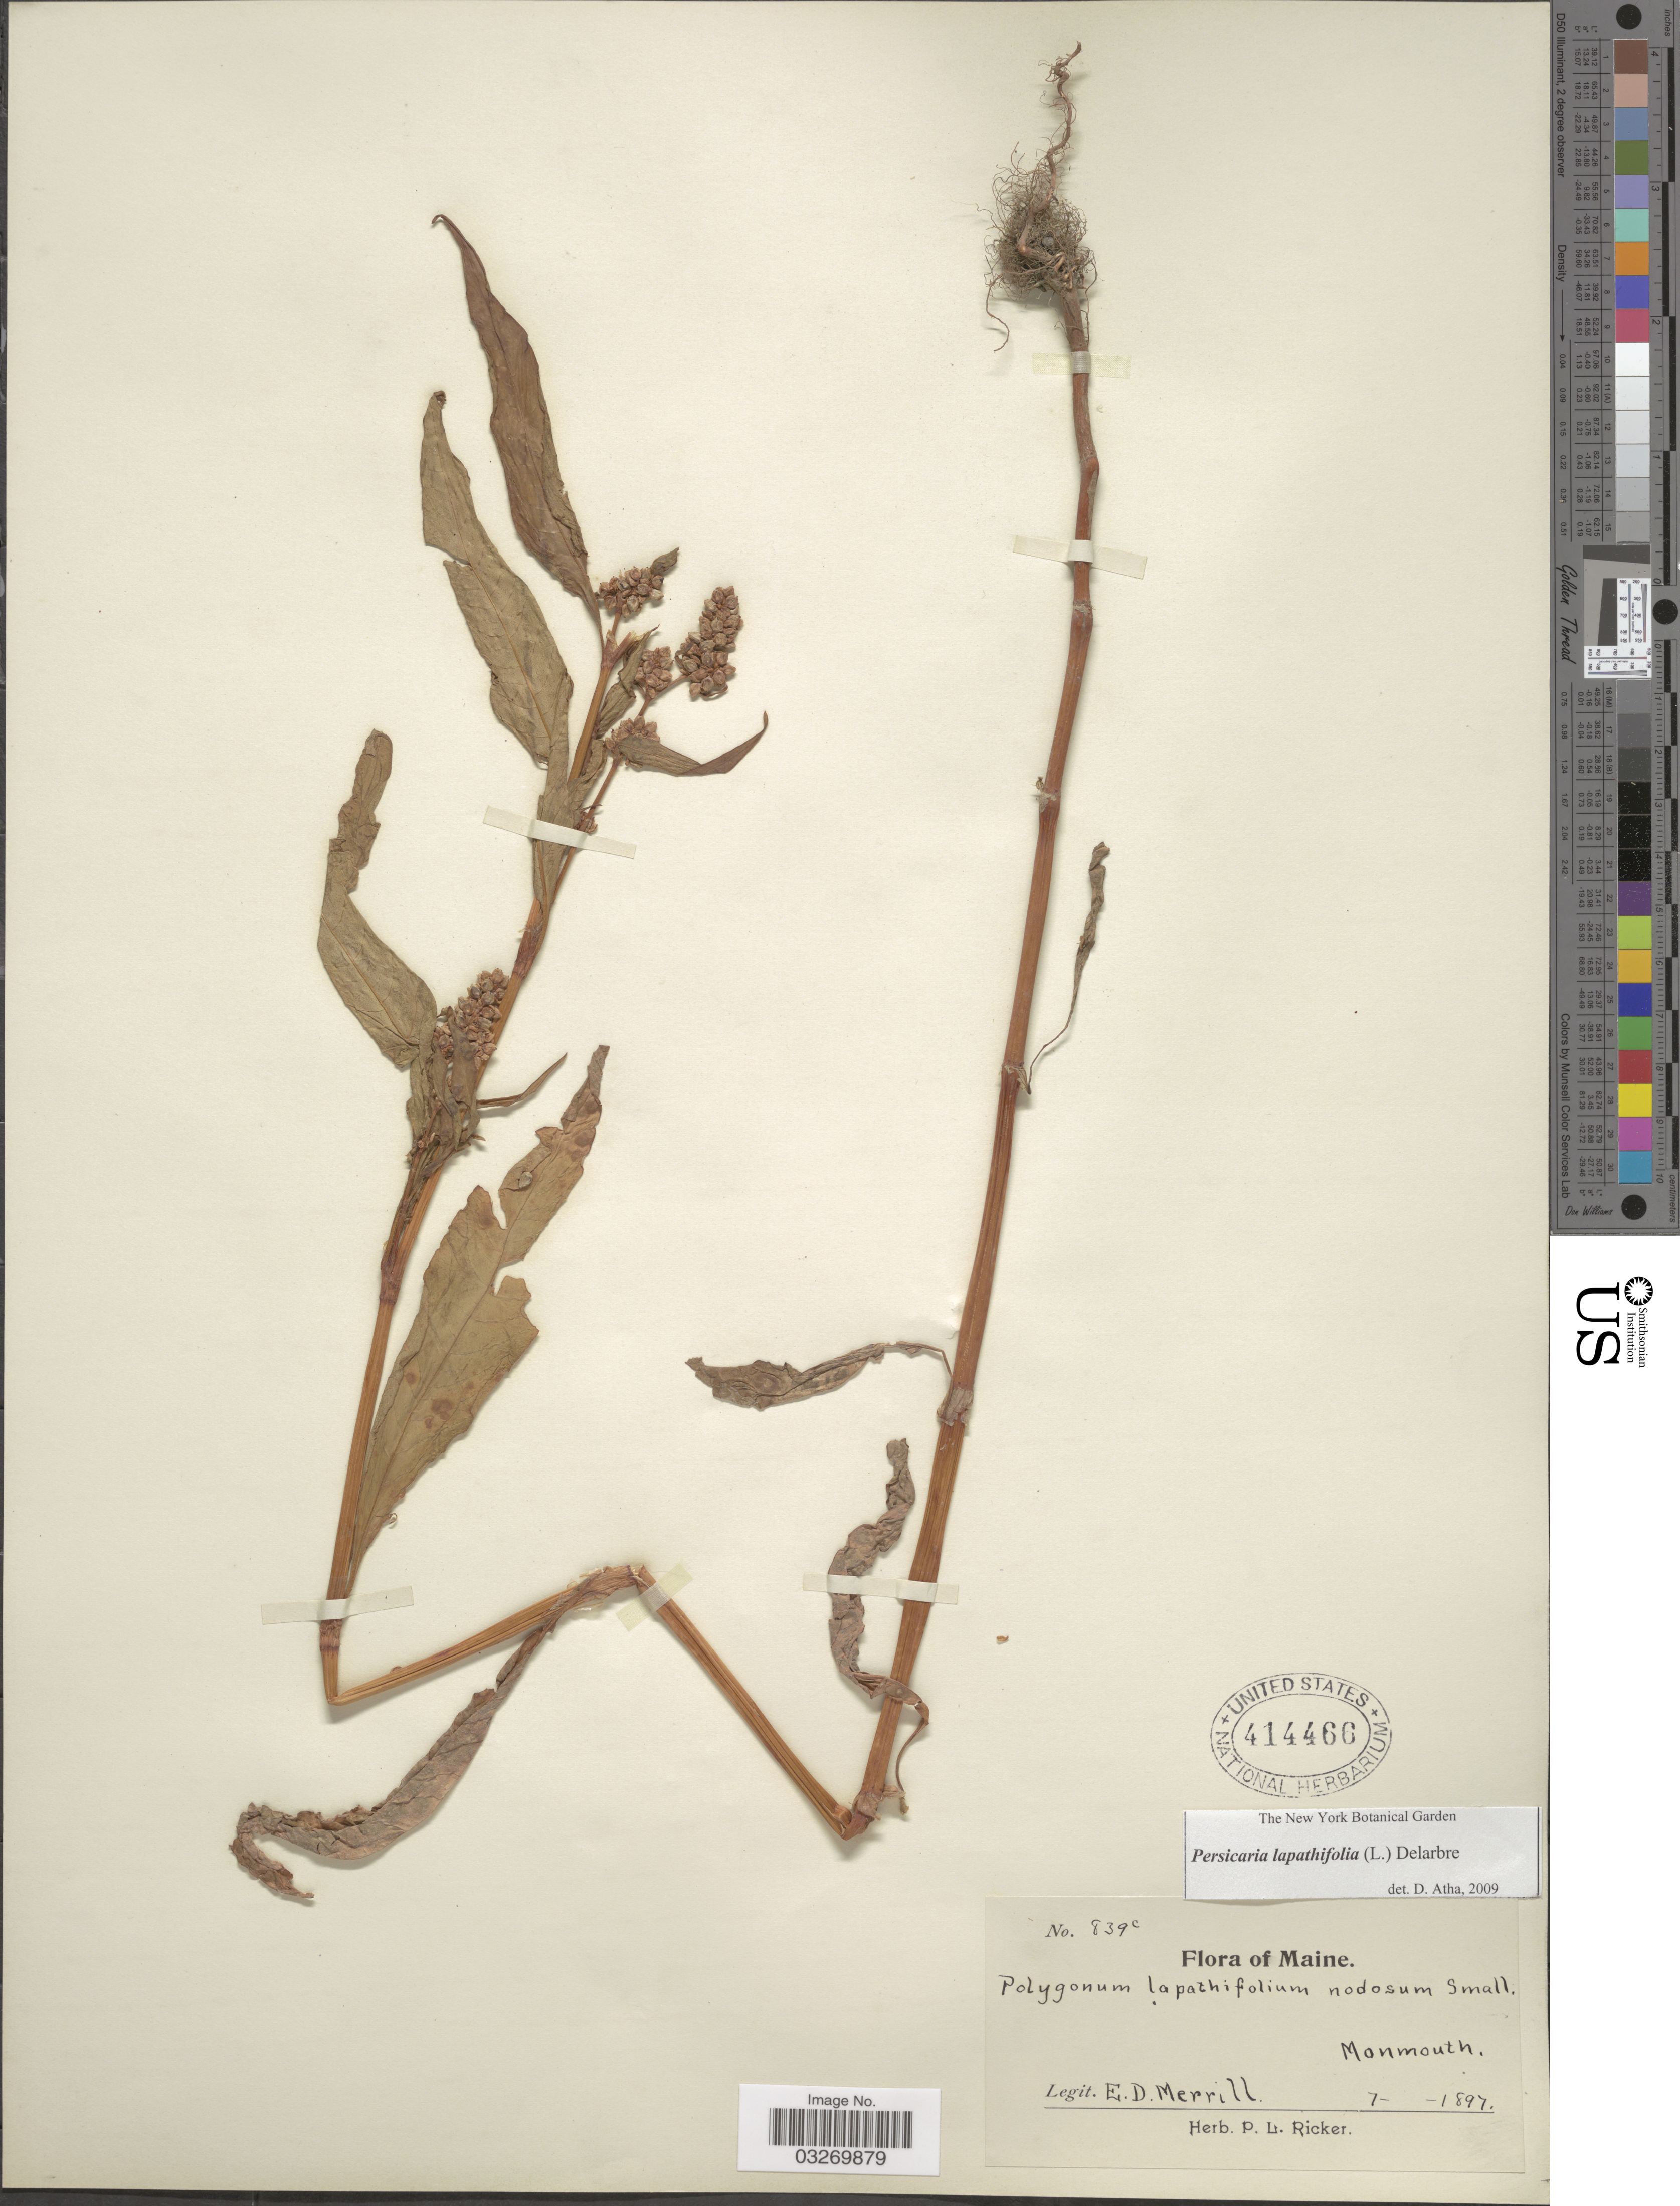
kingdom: Plantae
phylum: Tracheophyta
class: Magnoliopsida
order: Caryophyllales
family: Polygonaceae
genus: Persicaria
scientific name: Persicaria lapathifolia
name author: (L.) Delarbre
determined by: Atha, D. E.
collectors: E. D. Merrill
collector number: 839c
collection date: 1897-07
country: United States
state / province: Maine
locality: Monmouth.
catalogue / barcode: US 414466